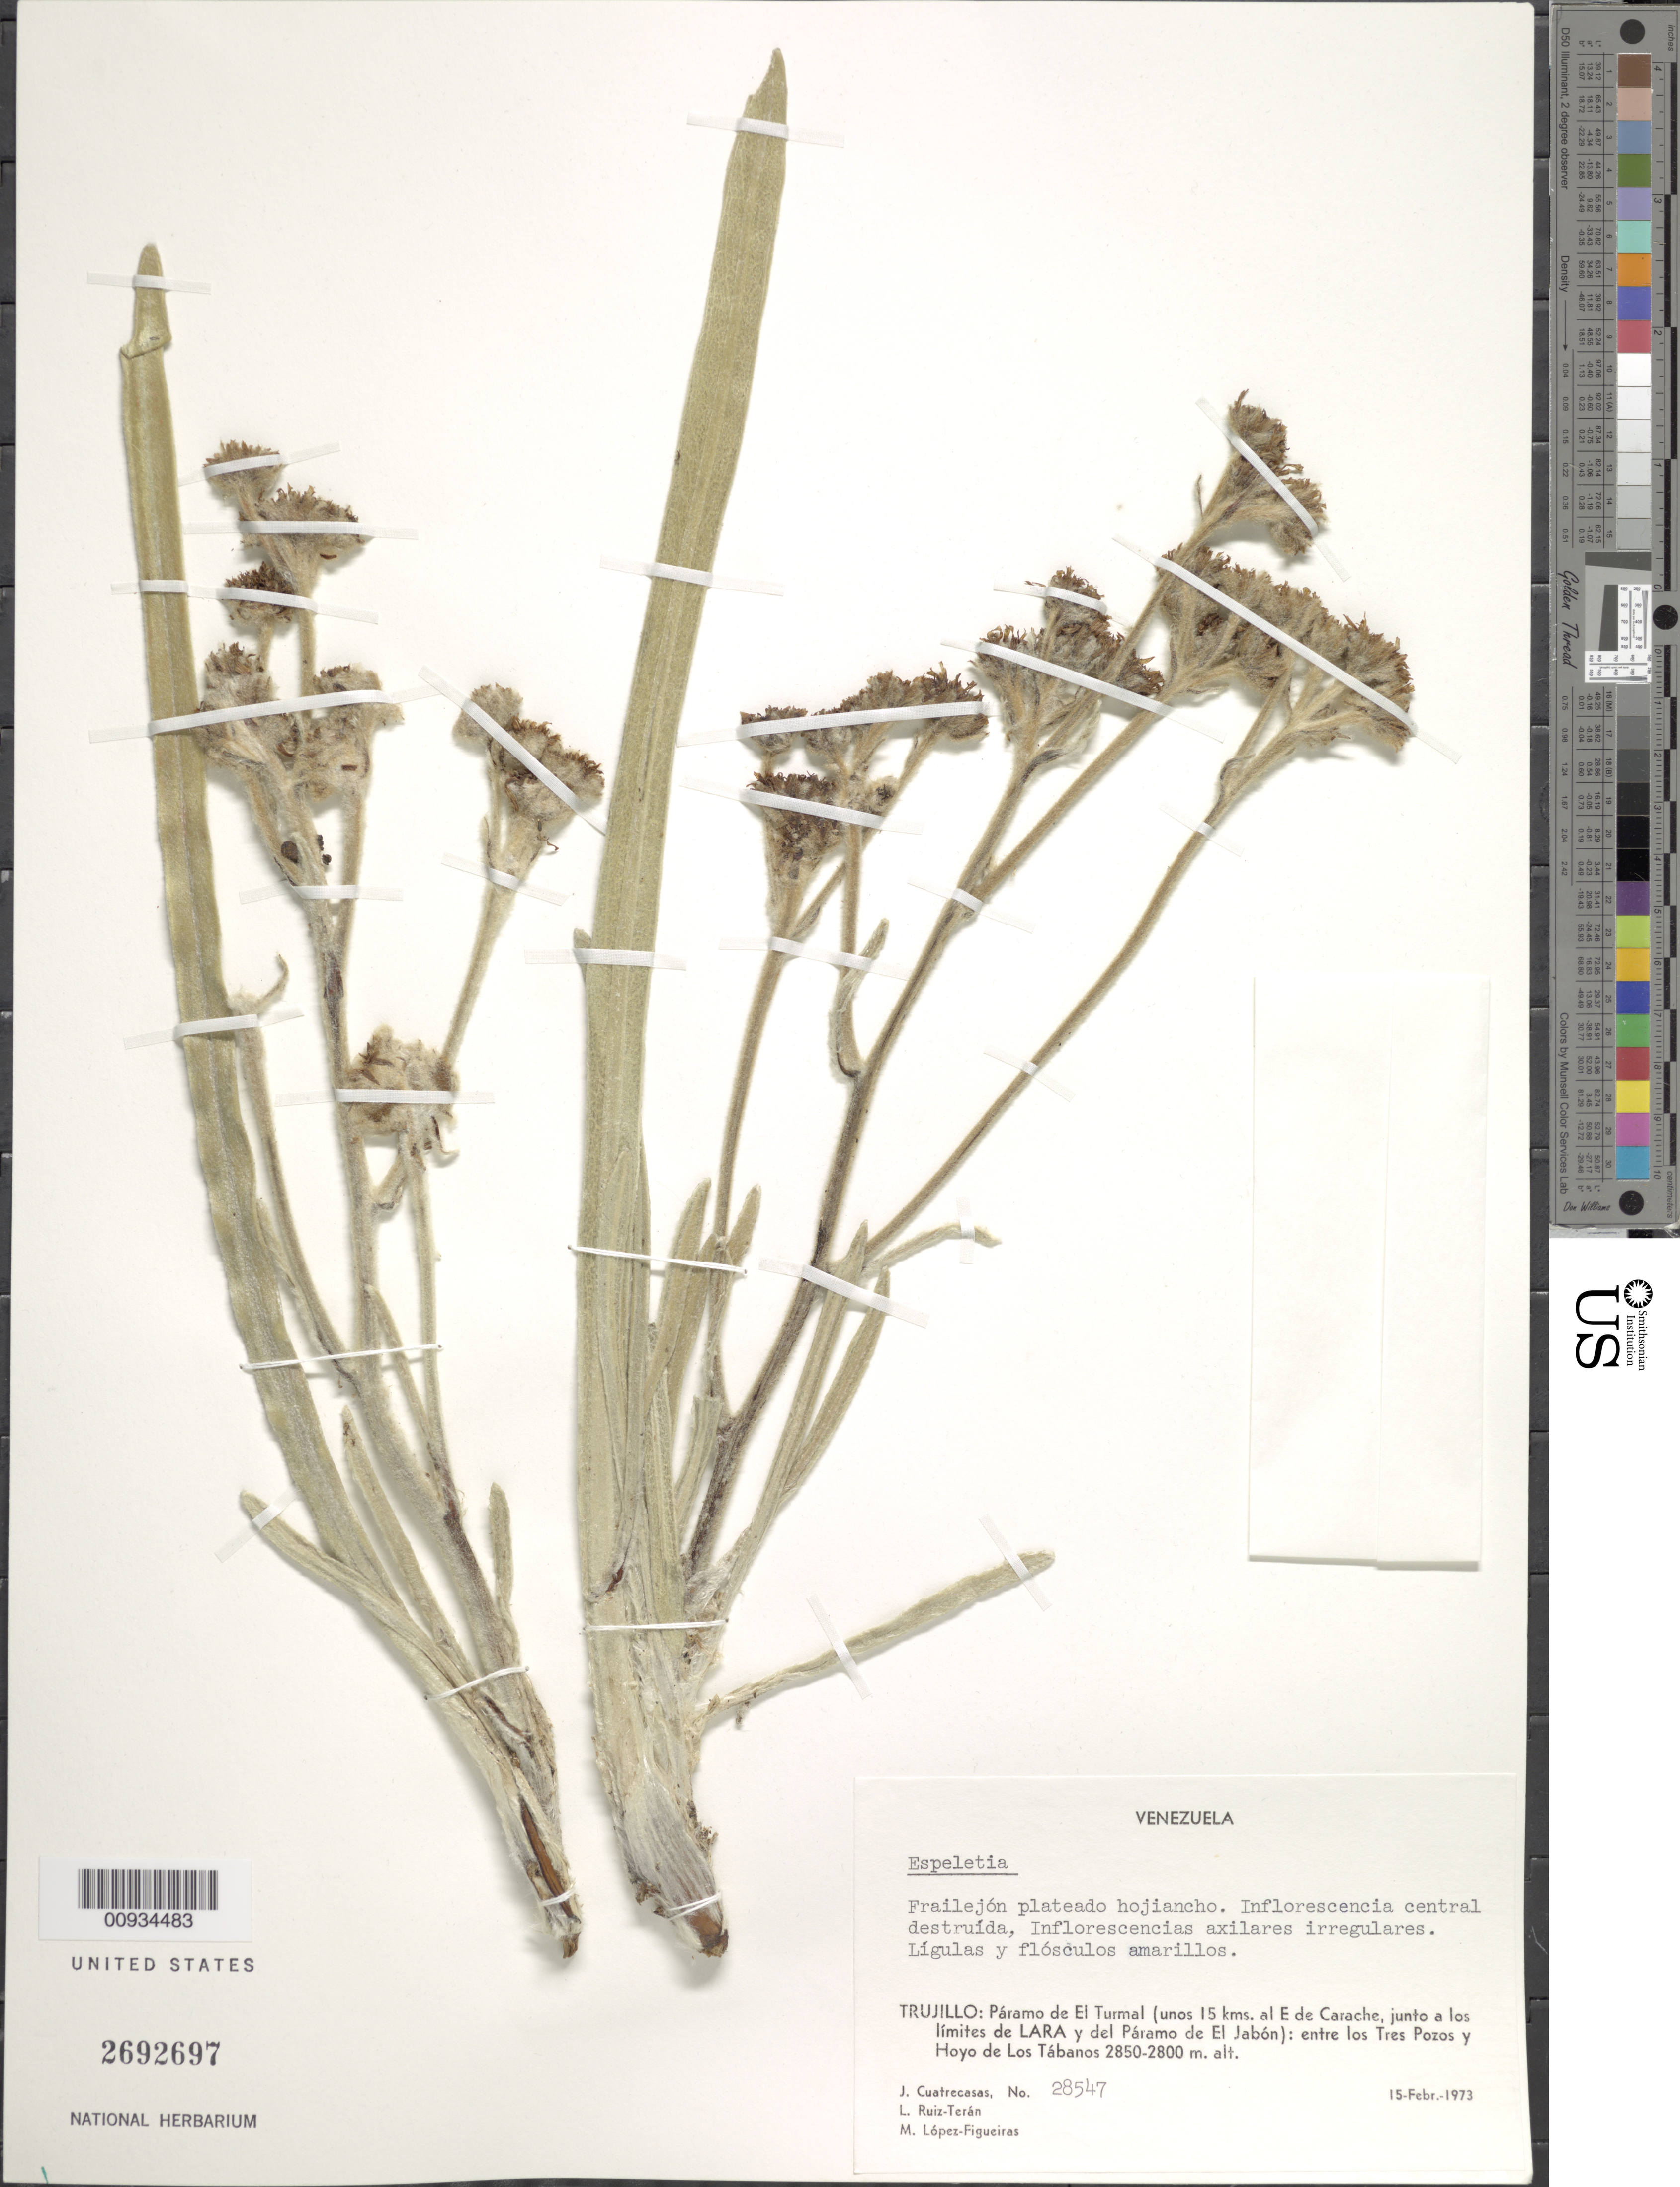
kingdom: Plantae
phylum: Tracheophyta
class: Magnoliopsida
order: Asterales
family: Asteraceae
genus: Ruilopezia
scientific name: Ruilopezia vergarae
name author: Cuatrec. & López Fig.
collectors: J. Cuatrecasas, L. E. Ruíz-Terán & M. López Figueiras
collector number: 28547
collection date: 1973-02-15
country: Venezuela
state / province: Trujillo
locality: Paramo de El Turmal (unos 15 kms al E de Carache, junto a los limites de Lara y del Paramo de El Jabon), entre los Tres Pozos y Hoyo de Los Tabanos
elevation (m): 2800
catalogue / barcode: US 2692697